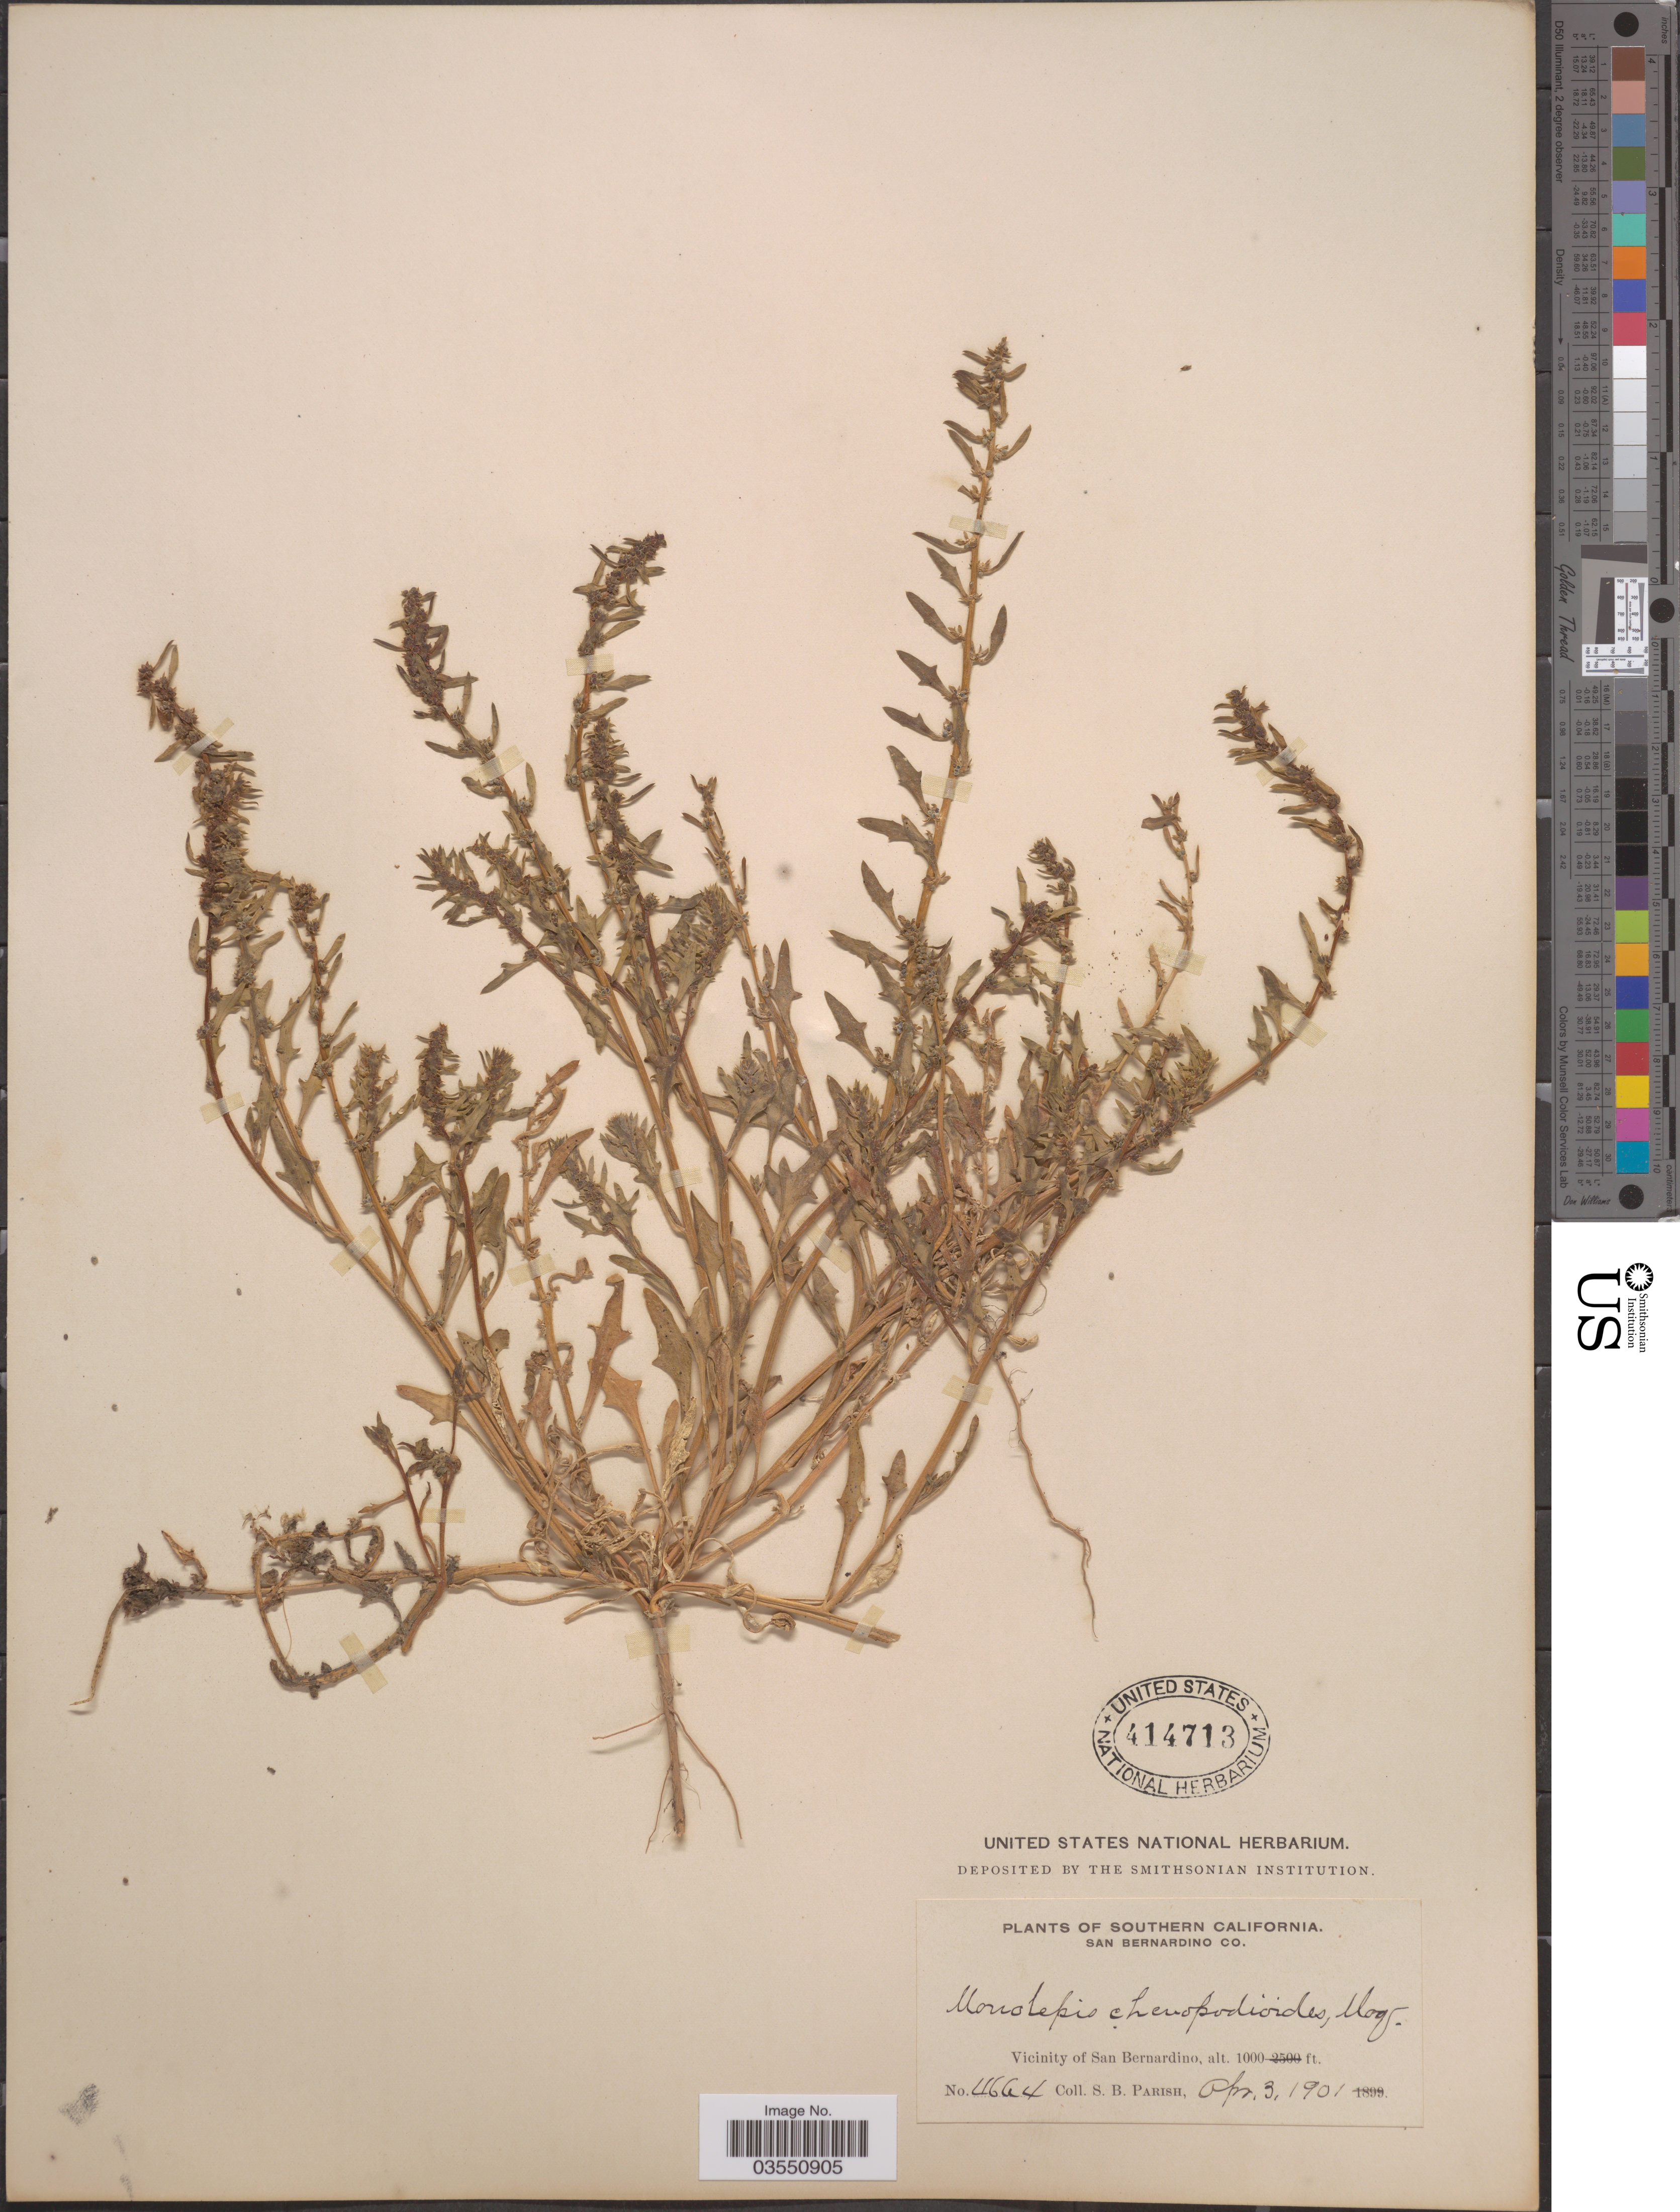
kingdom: Plantae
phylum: Tracheophyta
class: Magnoliopsida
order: Caryophyllales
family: Amaranthaceae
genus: Blitum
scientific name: Blitum nuttallianum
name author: Schult.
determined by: U.S. National Herbarium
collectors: S. B. Parish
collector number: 4664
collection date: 1901-04-03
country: United States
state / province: California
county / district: San Bernardino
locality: Southern California. San Bernardino Co. Vicinity of San Bernardino.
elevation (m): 305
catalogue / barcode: US 414713